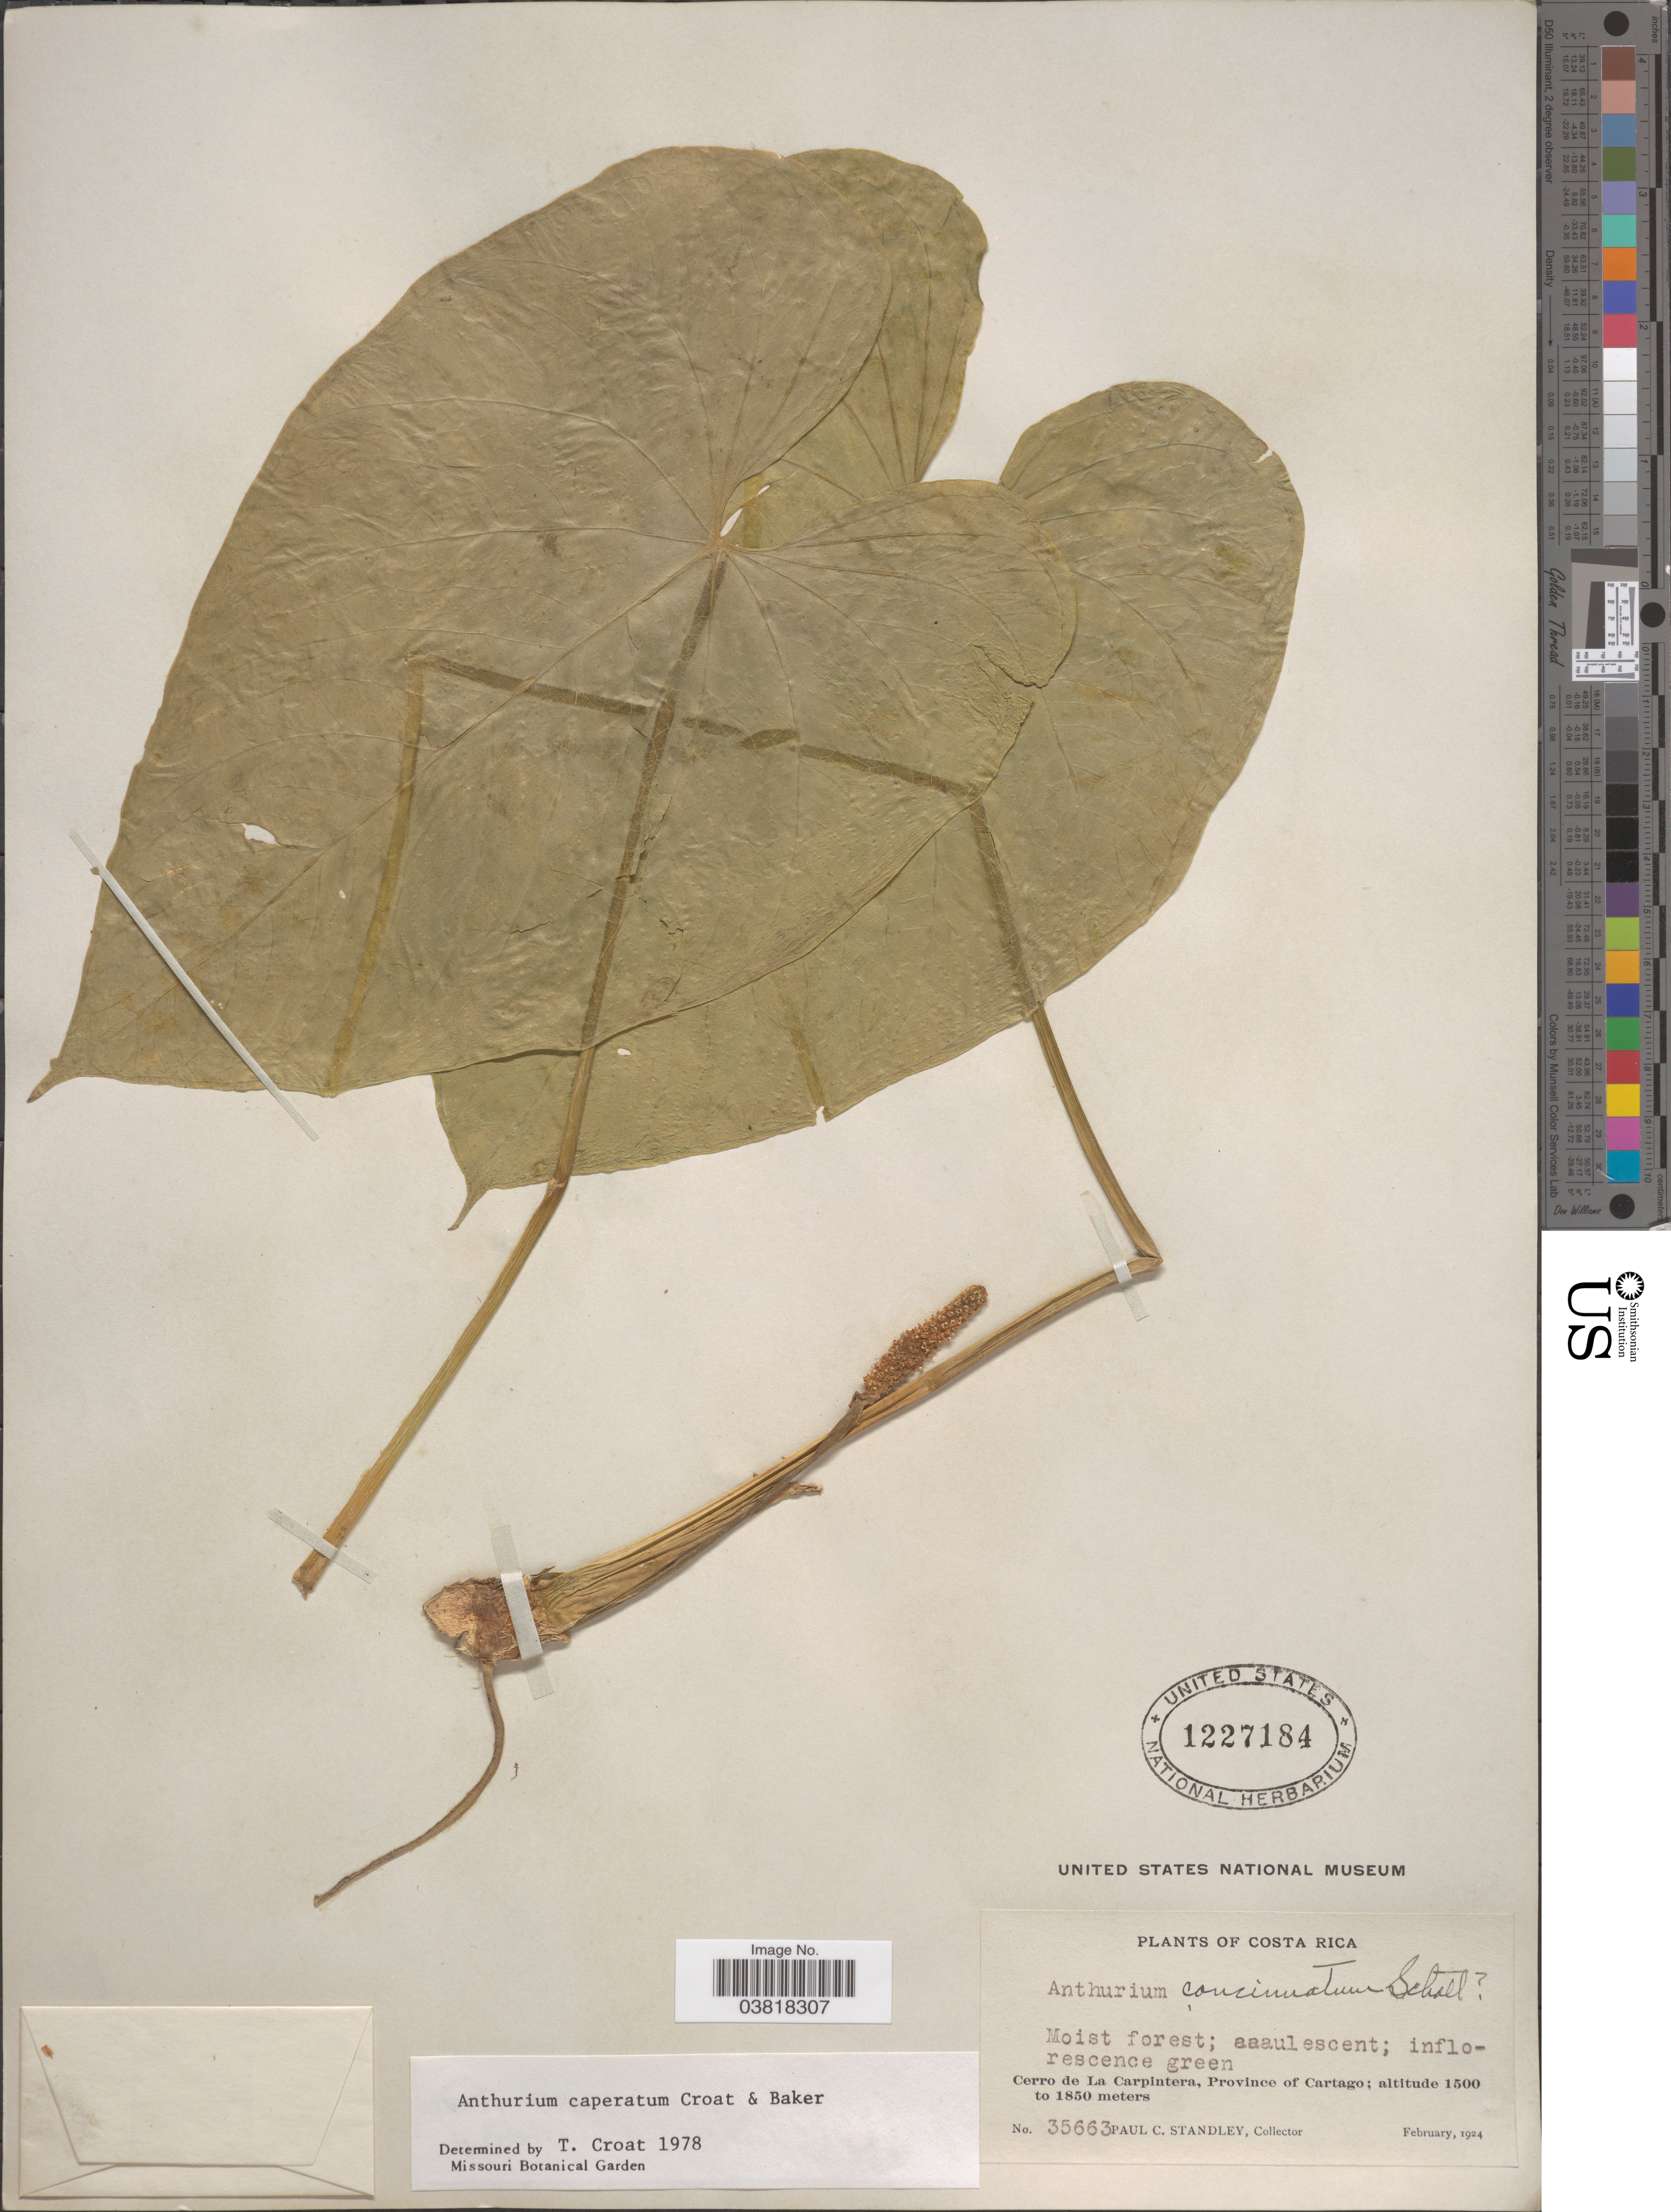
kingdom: Plantae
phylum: Tracheophyta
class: Liliopsida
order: Alismatales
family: Araceae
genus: Anthurium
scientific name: Anthurium caperatum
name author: Croat & R.A. Baker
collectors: P. C. Standley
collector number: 35663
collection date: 1924-02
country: Costa Rica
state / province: Cartago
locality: Cerro de La Carpintera.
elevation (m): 1500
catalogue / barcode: US 1227184